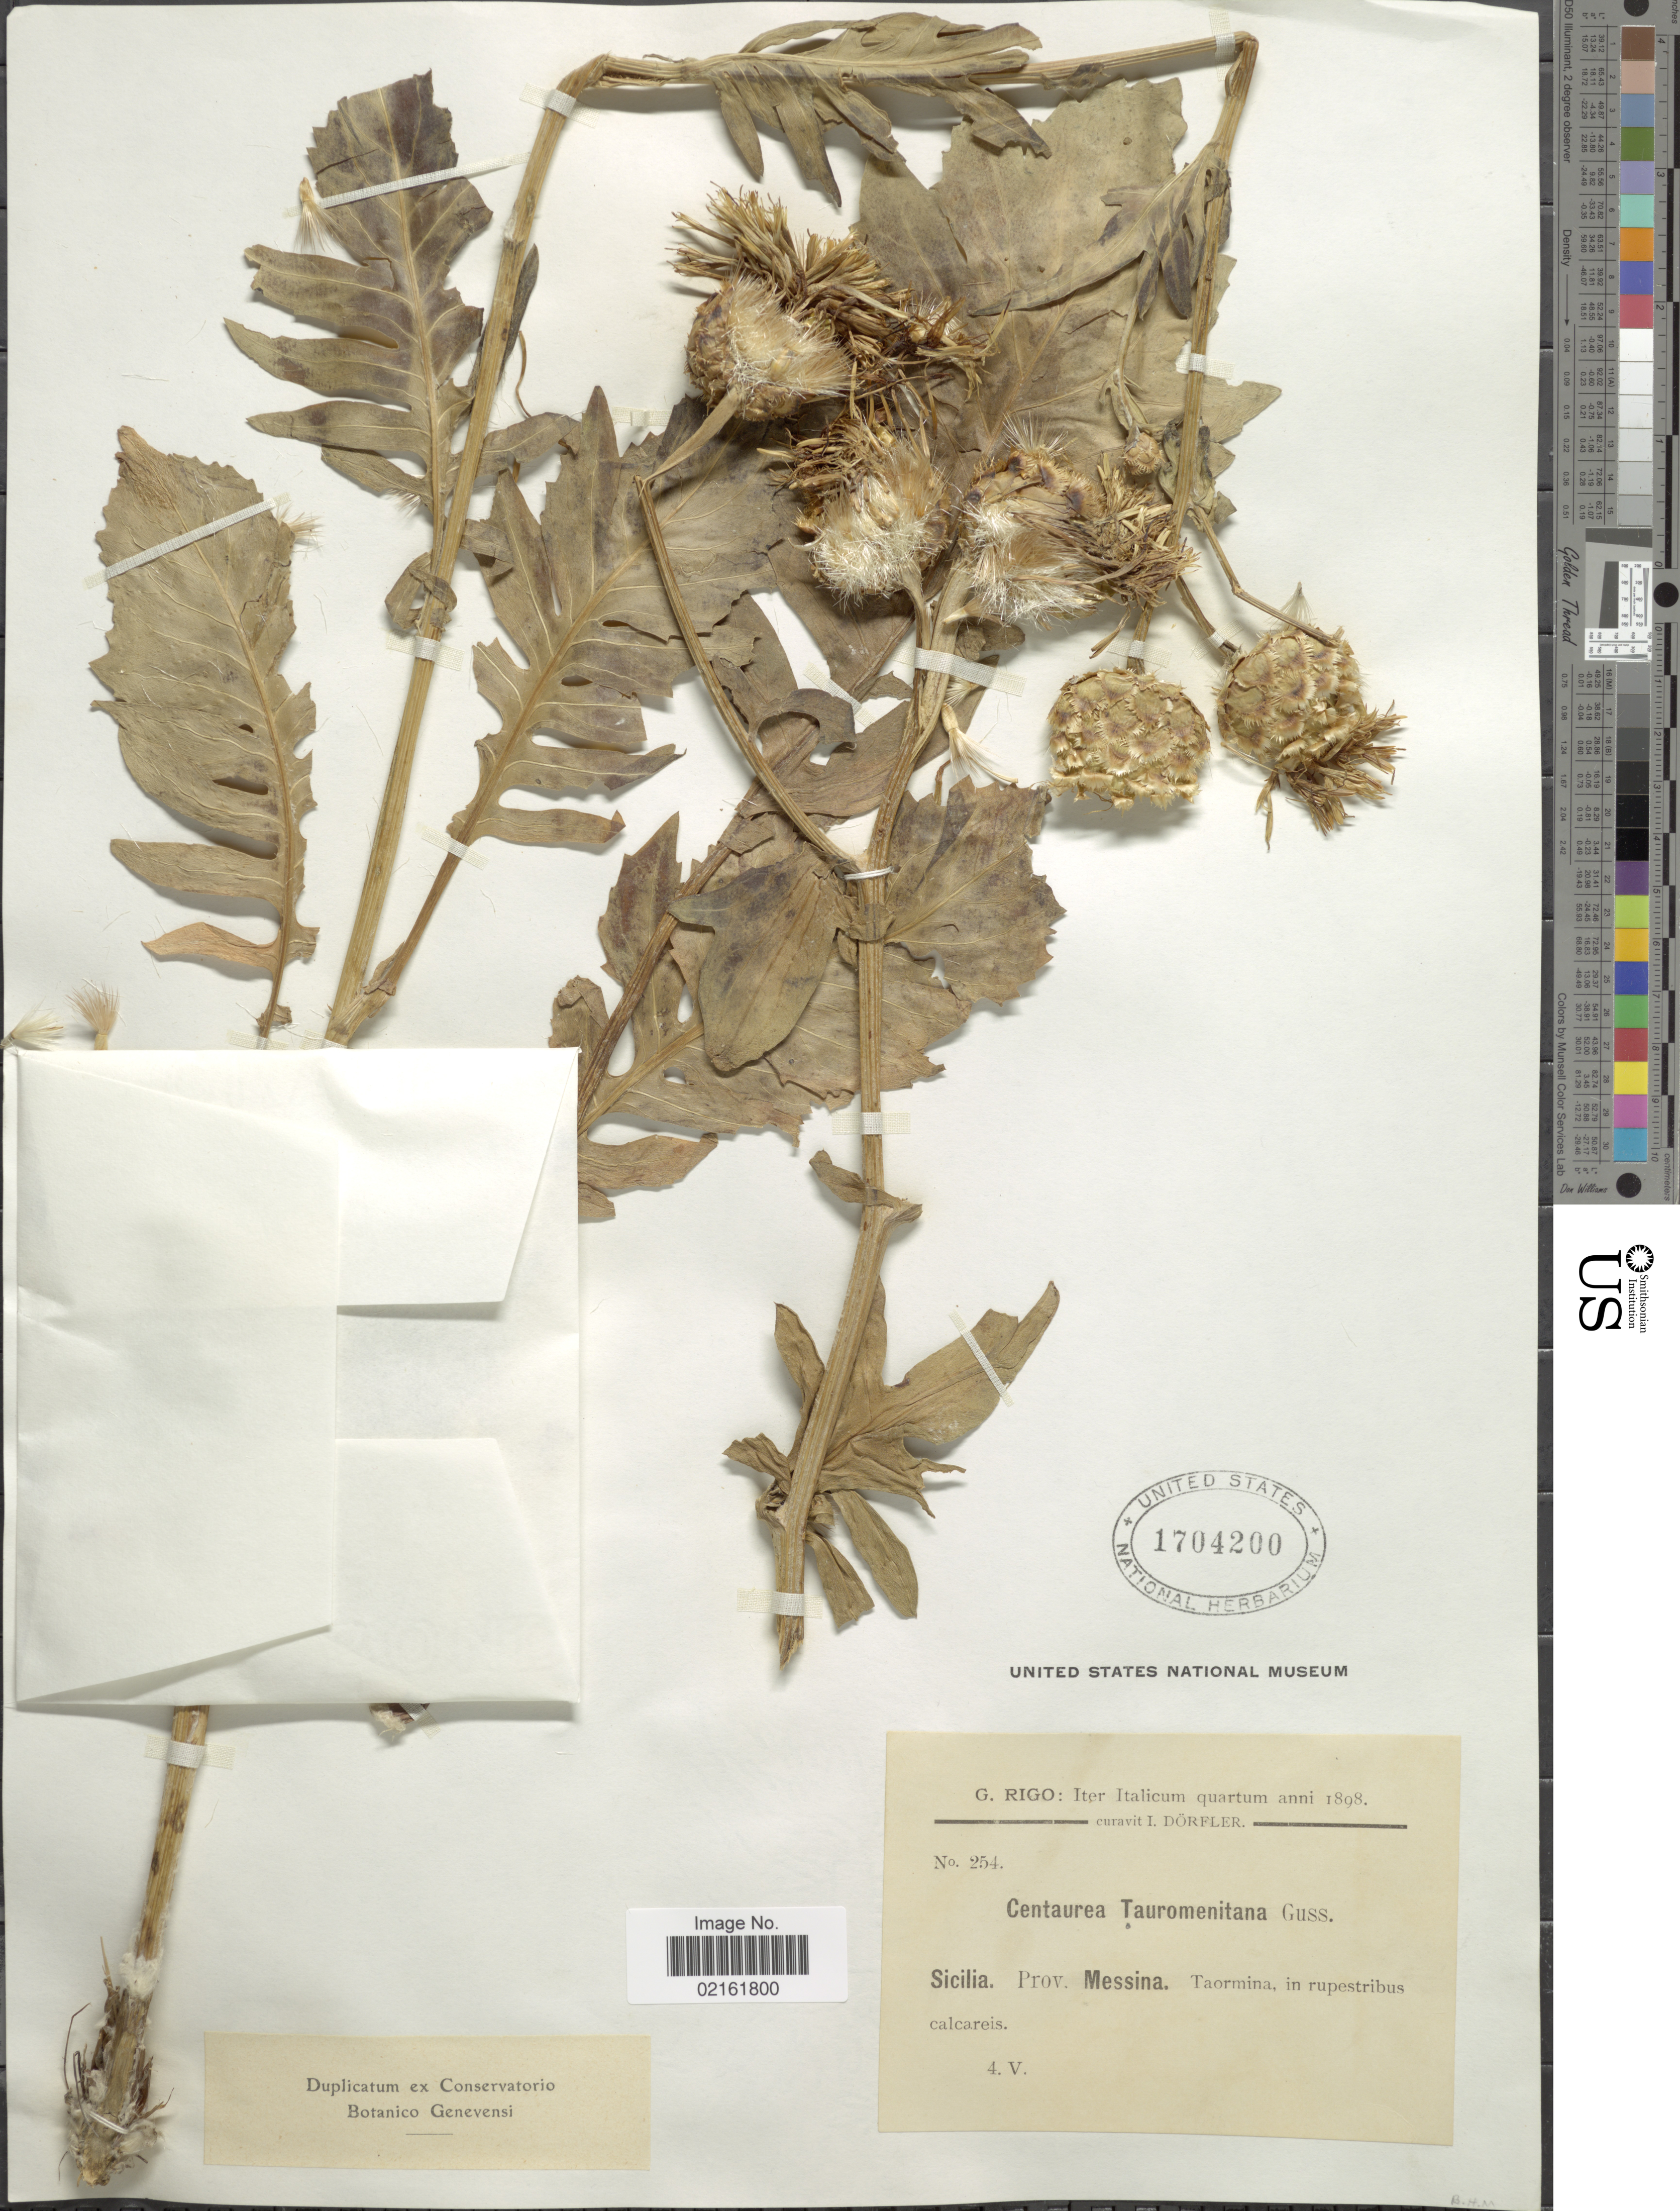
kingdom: Plantae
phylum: Tracheophyta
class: Magnoliopsida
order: Asterales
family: Asteraceae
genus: Centaurea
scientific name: Centaurea tauromenitana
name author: Gussone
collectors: G. Rigo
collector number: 254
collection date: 1898-05-04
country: Italy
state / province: Siciliana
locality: Sicilia, Prov. Messina, Taormina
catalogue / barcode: US 1704200